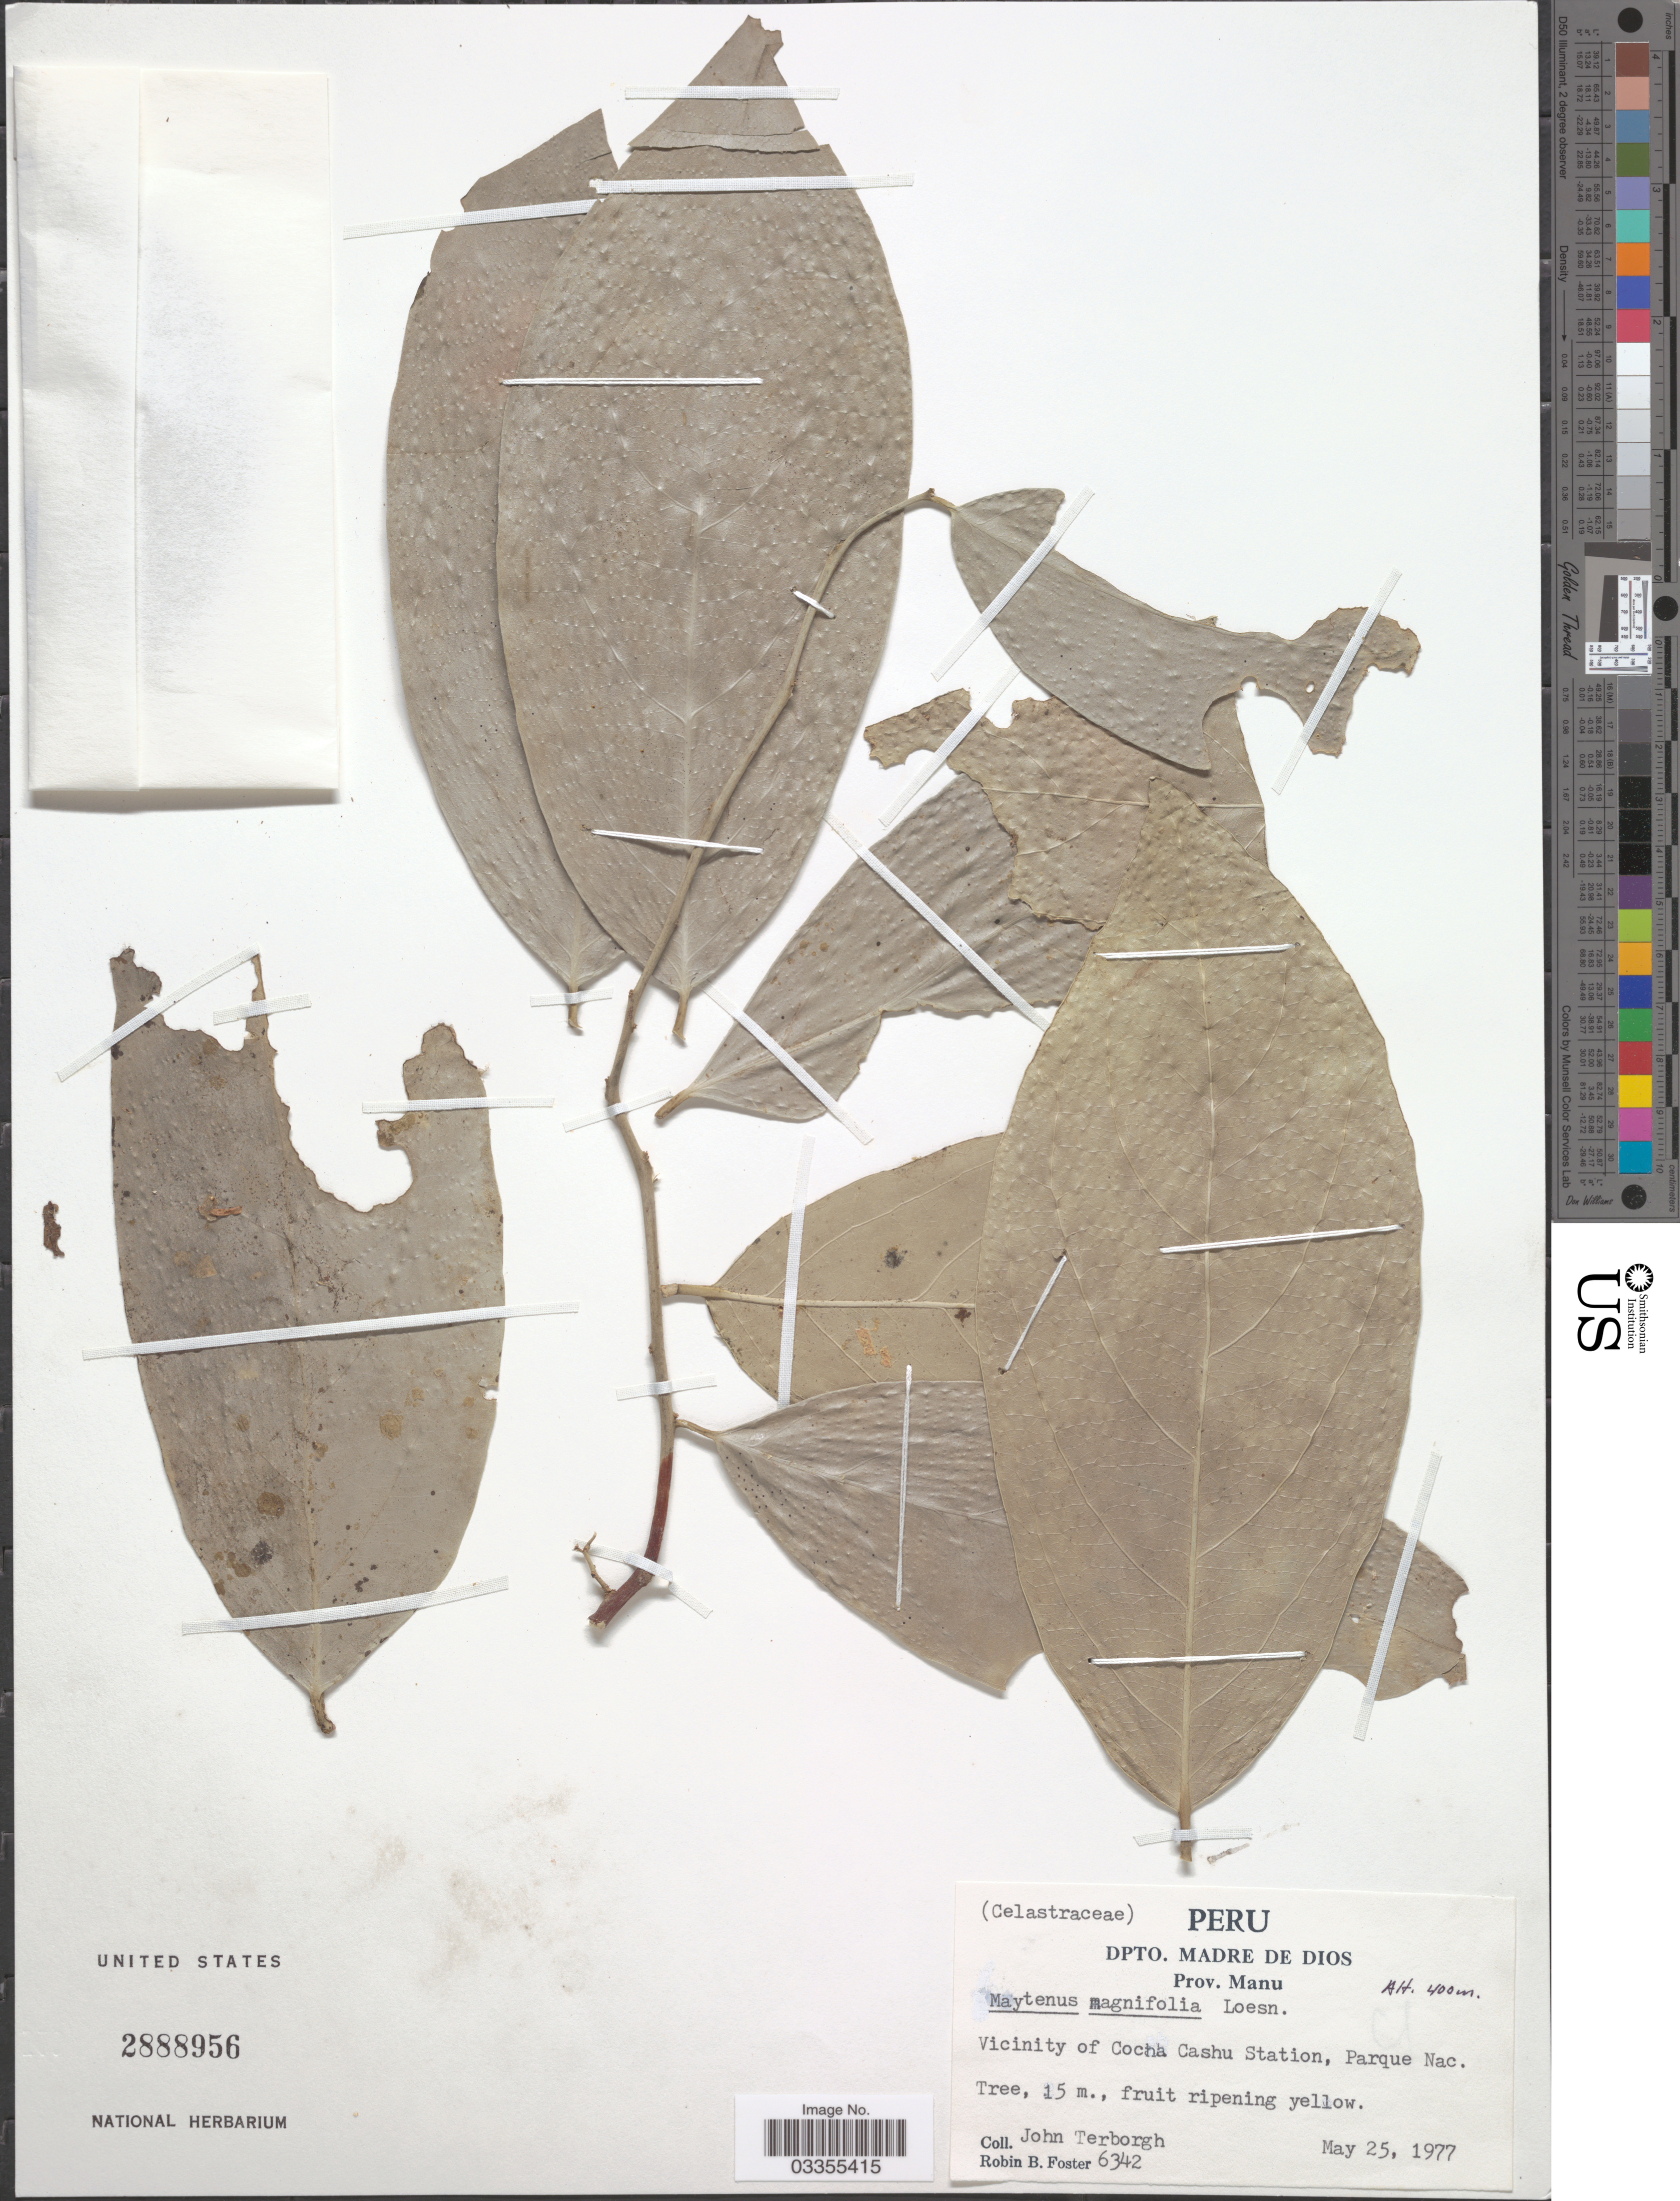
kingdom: Plantae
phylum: Tracheophyta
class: Magnoliopsida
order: Celastrales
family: Celastraceae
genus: Haydenoxylon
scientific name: Haydenoxylon urbanianum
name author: (Loes.) Simmons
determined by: Strong, M. T., (US), Smithsonian Institution - National Museum of Natural History (UNITED STATES)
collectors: J. Terborgh & R. B. Foster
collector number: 6342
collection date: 1977-05-25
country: Peru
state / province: Madre de Dios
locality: Dpto. Madre de Dios. Prov. Manu. Vicinity of Cocha Cashu Station, Parque Nac.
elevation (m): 400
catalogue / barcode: US 2888956